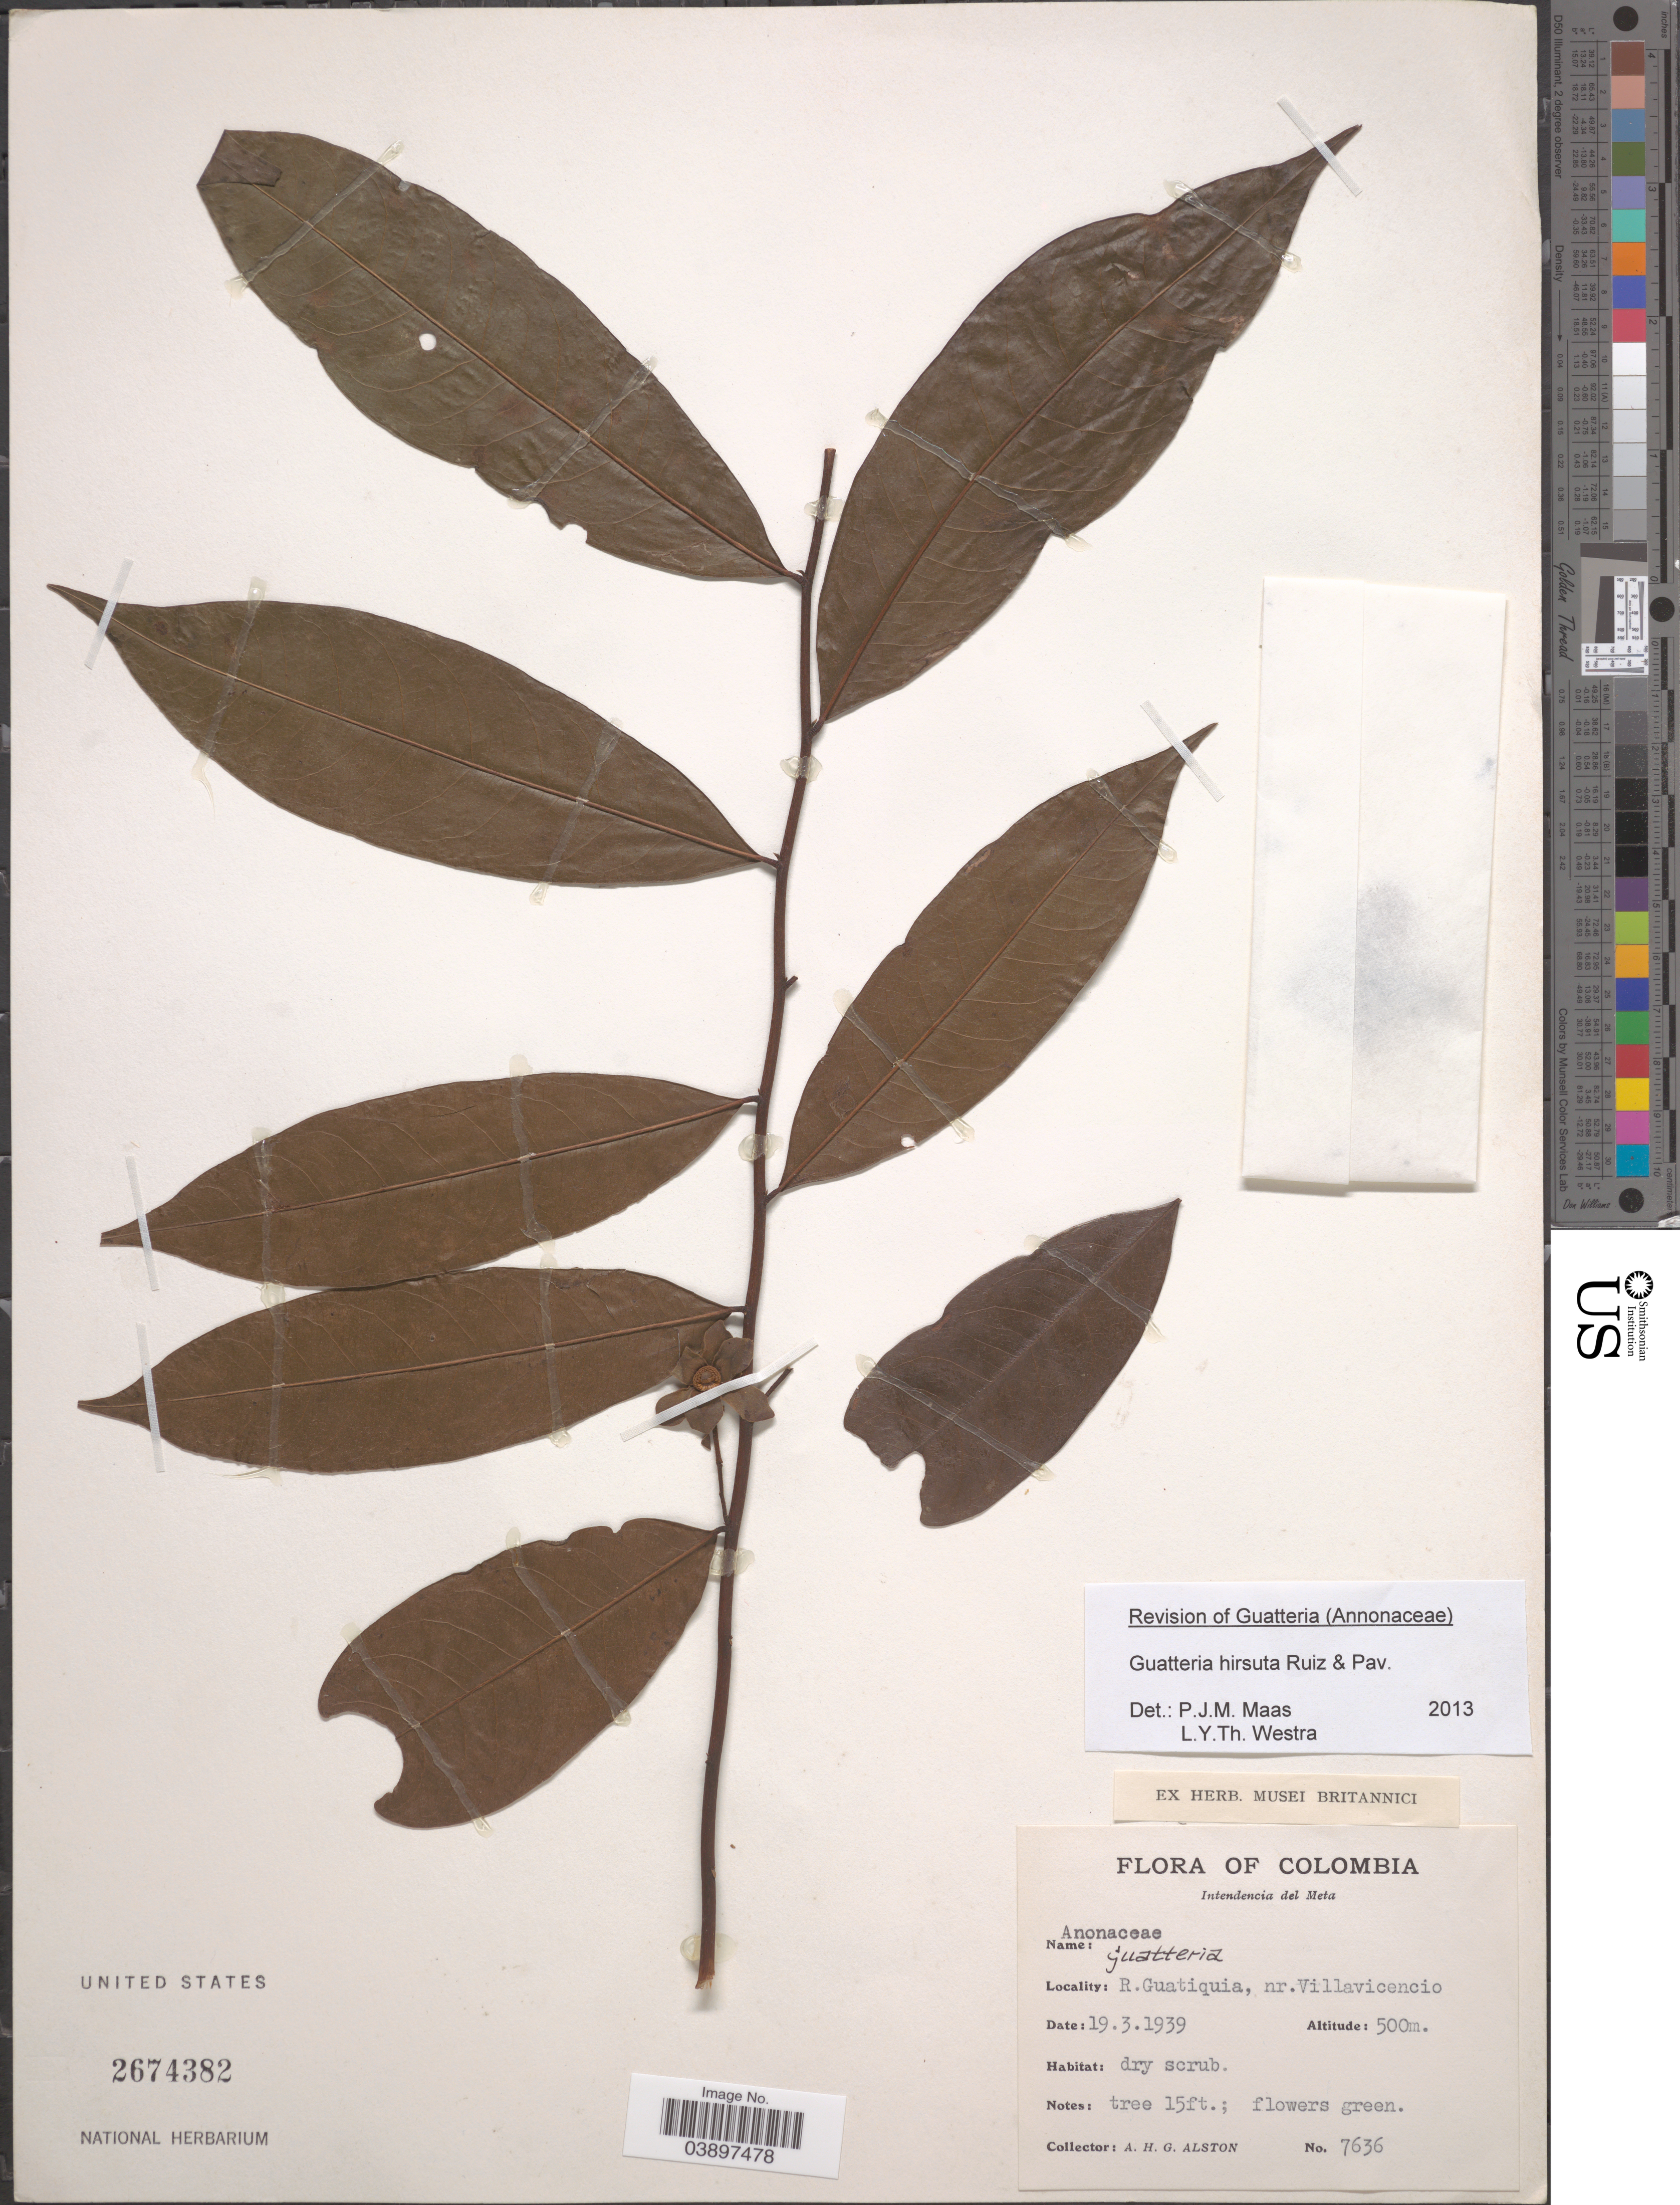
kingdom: Plantae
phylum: Tracheophyta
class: Magnoliopsida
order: Magnoliales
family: Annonaceae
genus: Guatteria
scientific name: Guatteria hirsuta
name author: Ruiz & Pav.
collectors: A. H. Alston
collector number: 7636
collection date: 1939-03-19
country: Colombia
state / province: Meta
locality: Intendencia del Meta. R. Guatiquia, nr. Villavicencio.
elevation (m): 500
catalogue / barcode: US 3674382